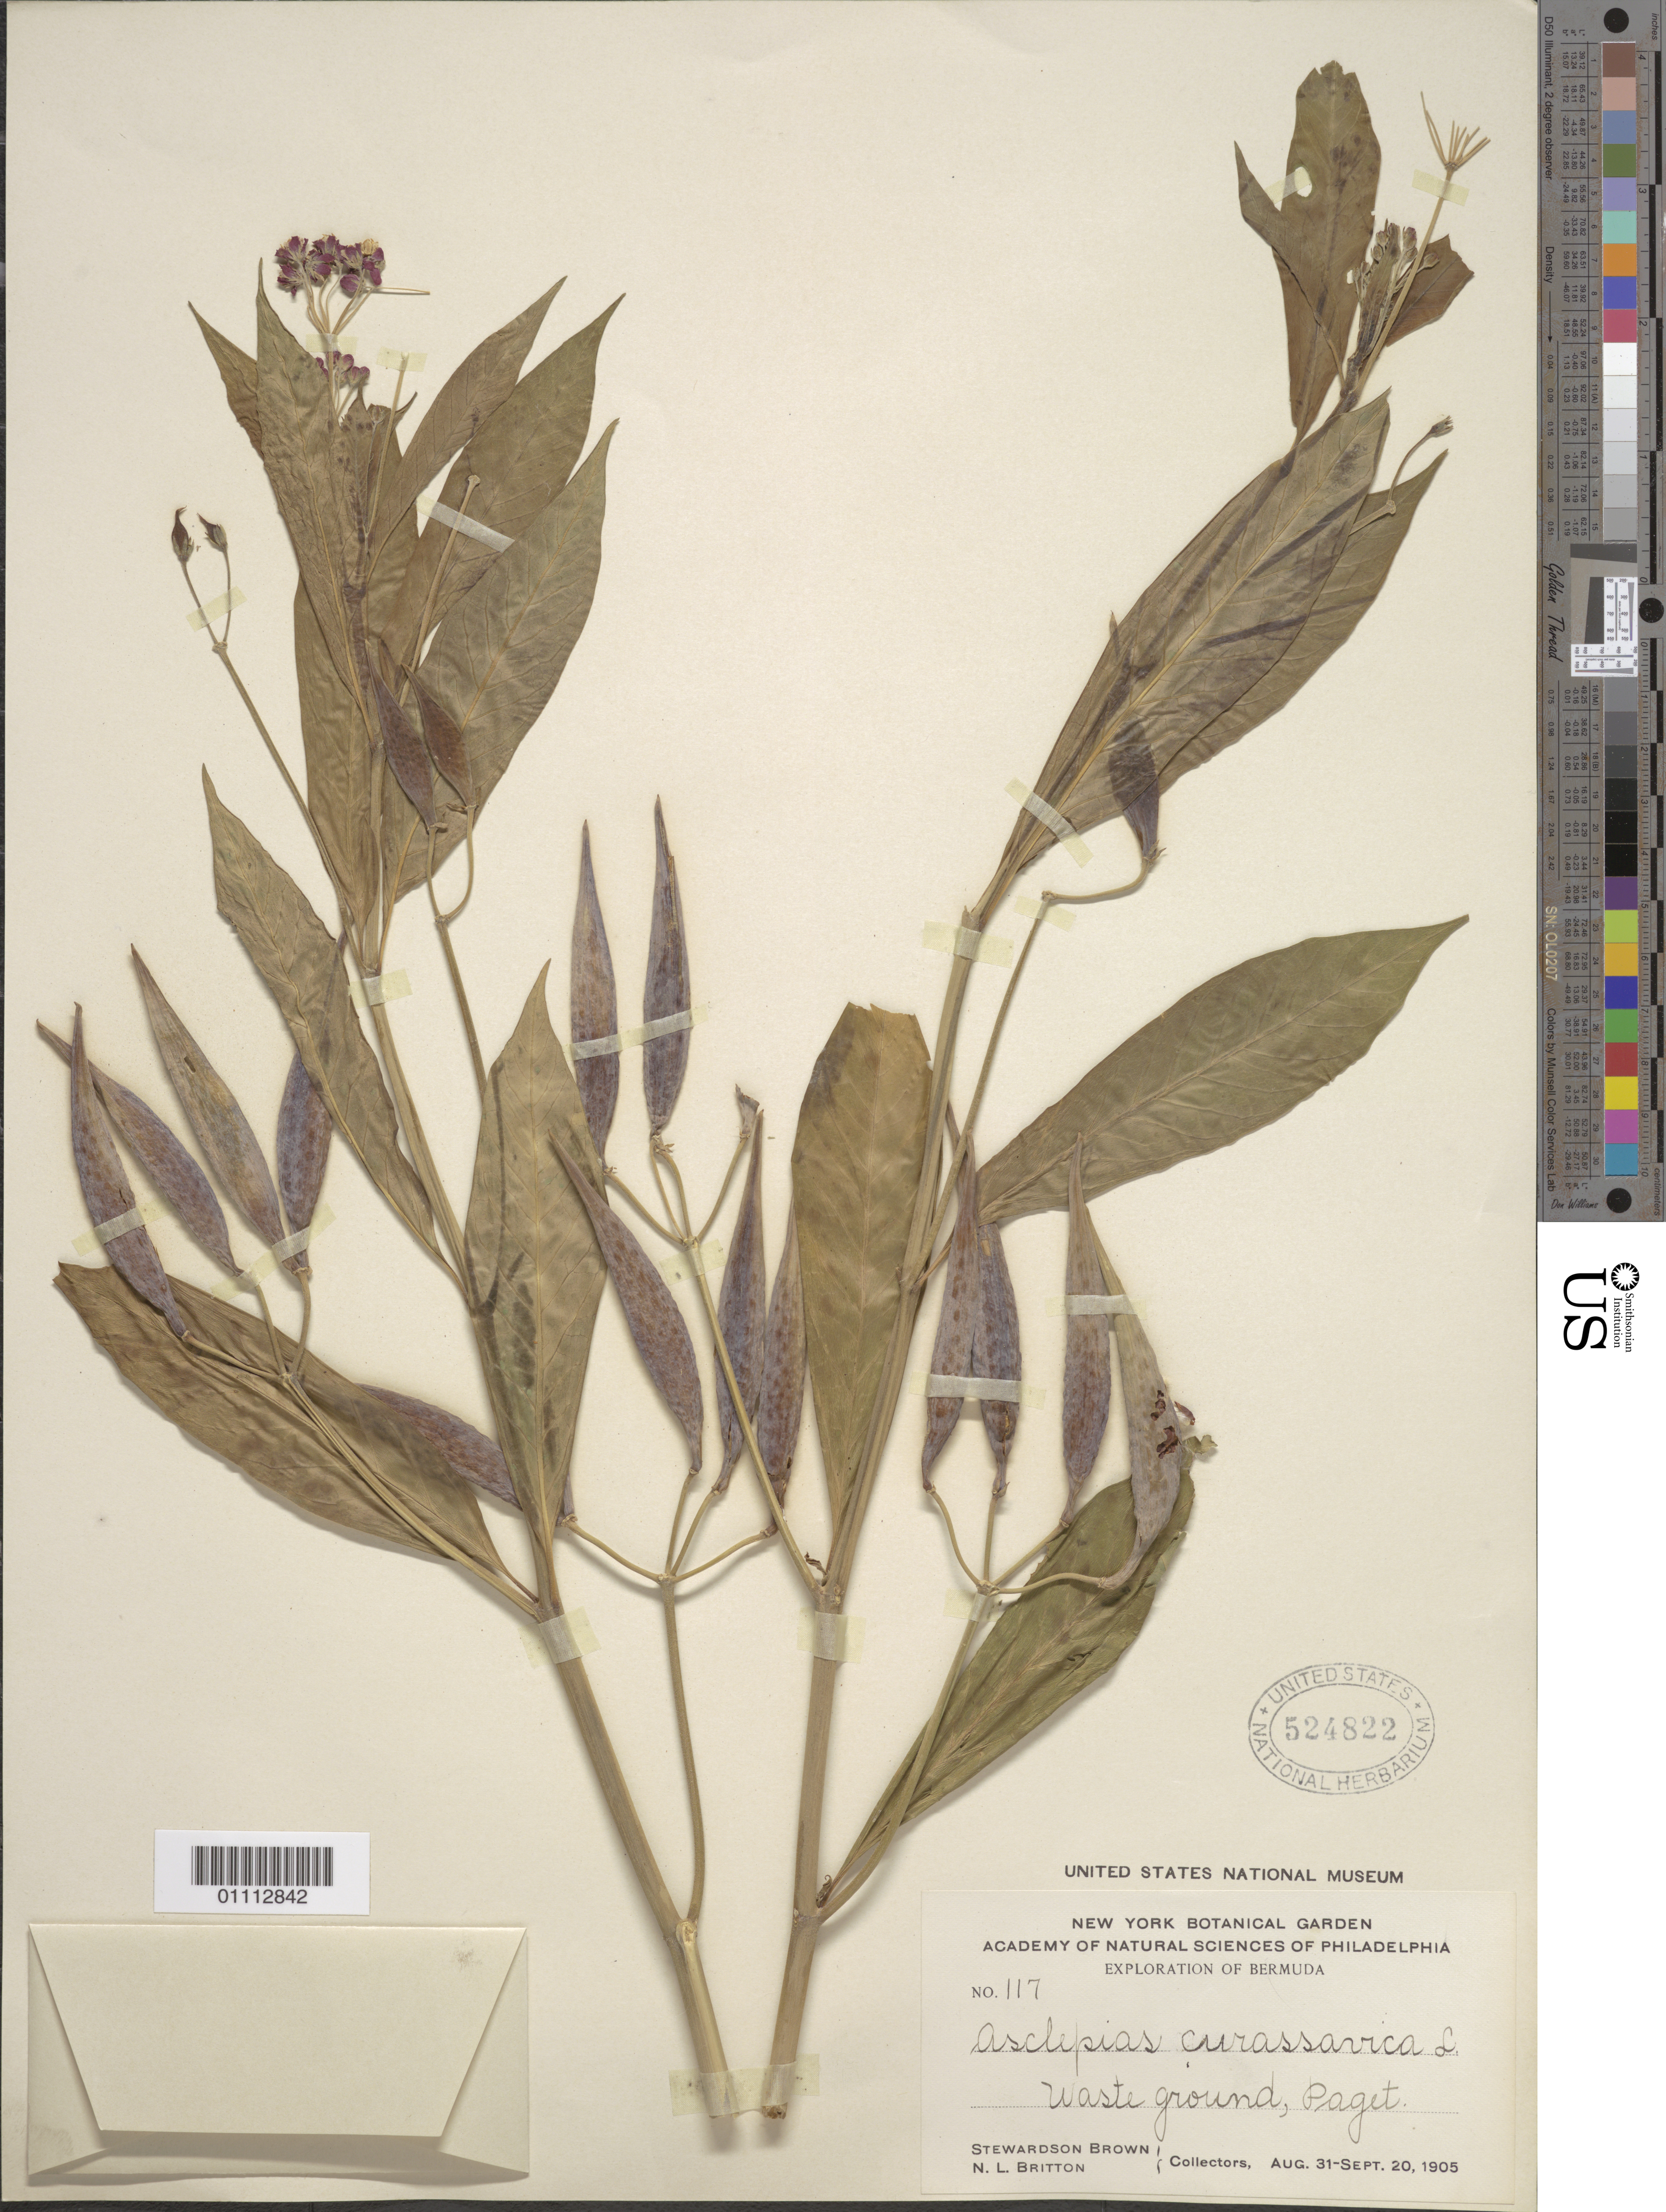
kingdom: Plantae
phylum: Tracheophyta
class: Magnoliopsida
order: Gentianales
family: Apocynaceae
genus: Asclepias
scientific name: Asclepias curassavica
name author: L.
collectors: S. Brown & N. Britton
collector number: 117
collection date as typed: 31 Aug 1905 to 20 Sep 1905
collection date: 1905-08-31/1905-09-20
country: Bermuda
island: Bermuda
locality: Waste ground, Paget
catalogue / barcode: US 524822